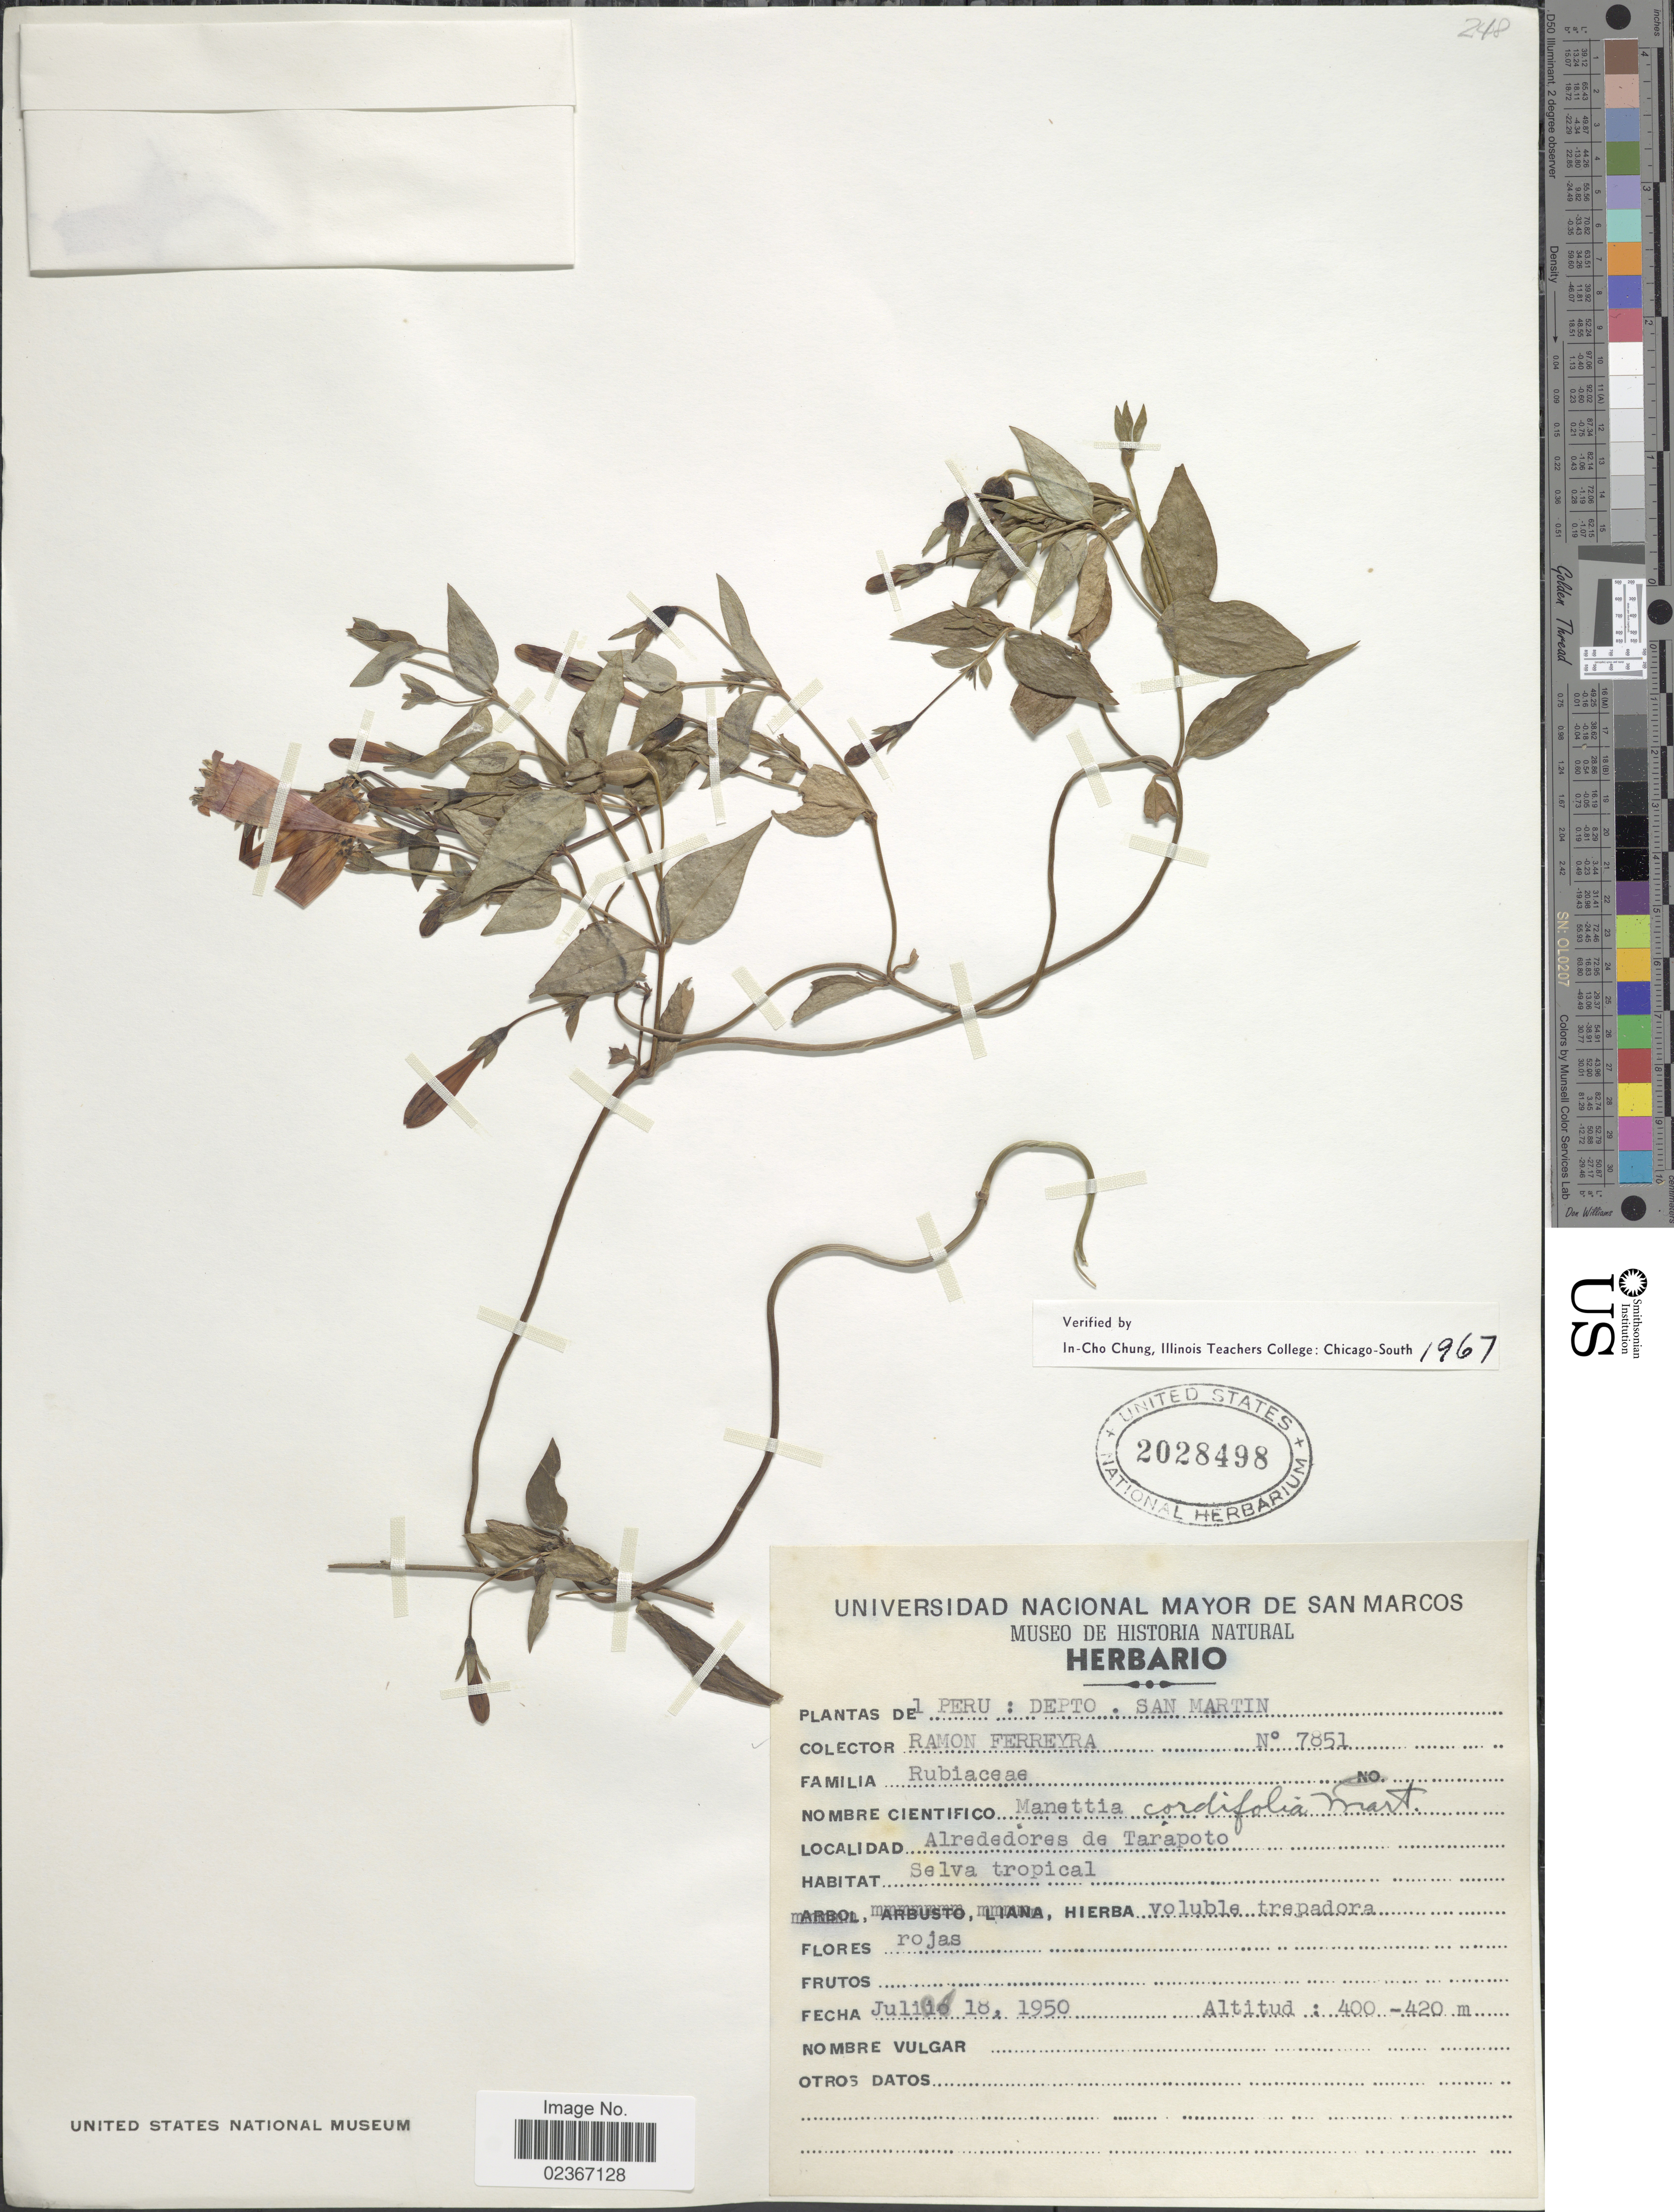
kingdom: Plantae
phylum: Tracheophyta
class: Magnoliopsida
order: Gentianales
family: Rubiaceae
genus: Manettia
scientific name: Manettia cordifolia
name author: Mart.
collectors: R. A. Ferreyra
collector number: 7851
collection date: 1950-07-18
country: Peru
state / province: San Martín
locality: Depto. San Martin. Alrededores de Tarapoto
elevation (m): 400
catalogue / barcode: US 2028498